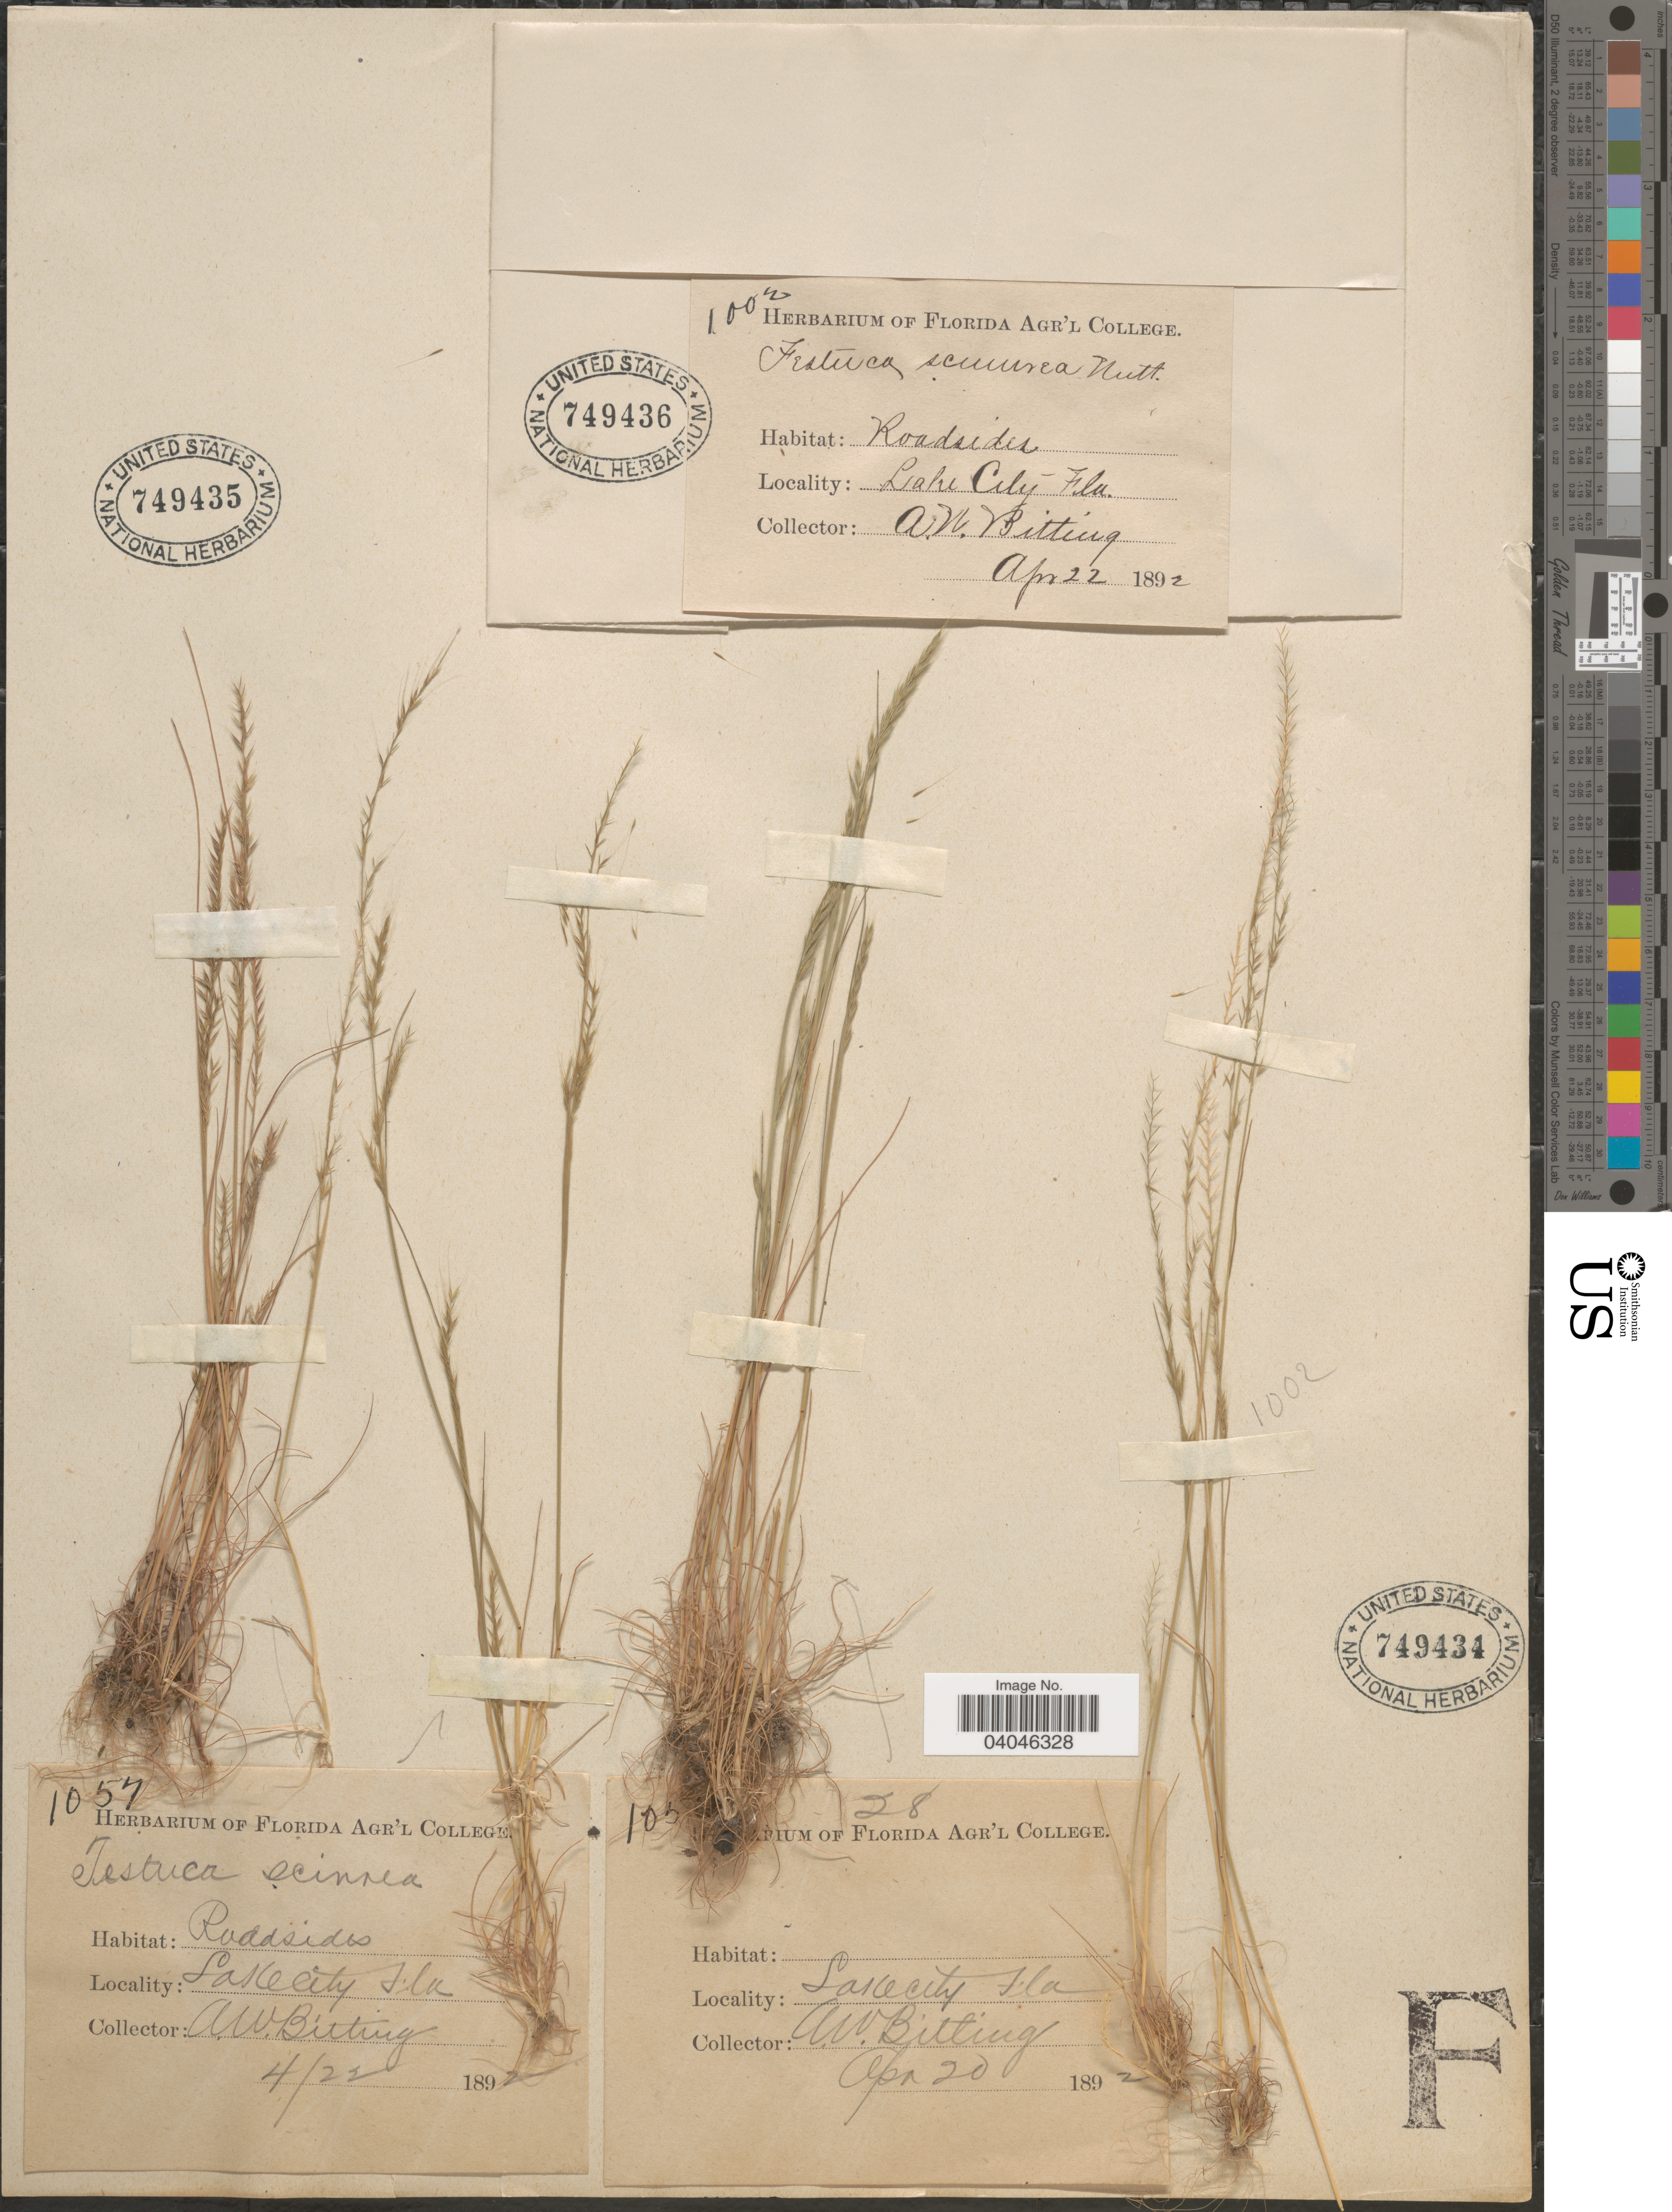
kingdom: Plantae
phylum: Tracheophyta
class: Liliopsida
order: Poales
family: Poaceae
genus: Festuca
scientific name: Festuca sciurea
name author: Nutt.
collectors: A. Bitting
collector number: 105!/28?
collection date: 1892-04-20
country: United States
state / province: Florida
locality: Lake City.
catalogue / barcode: US 749434-3